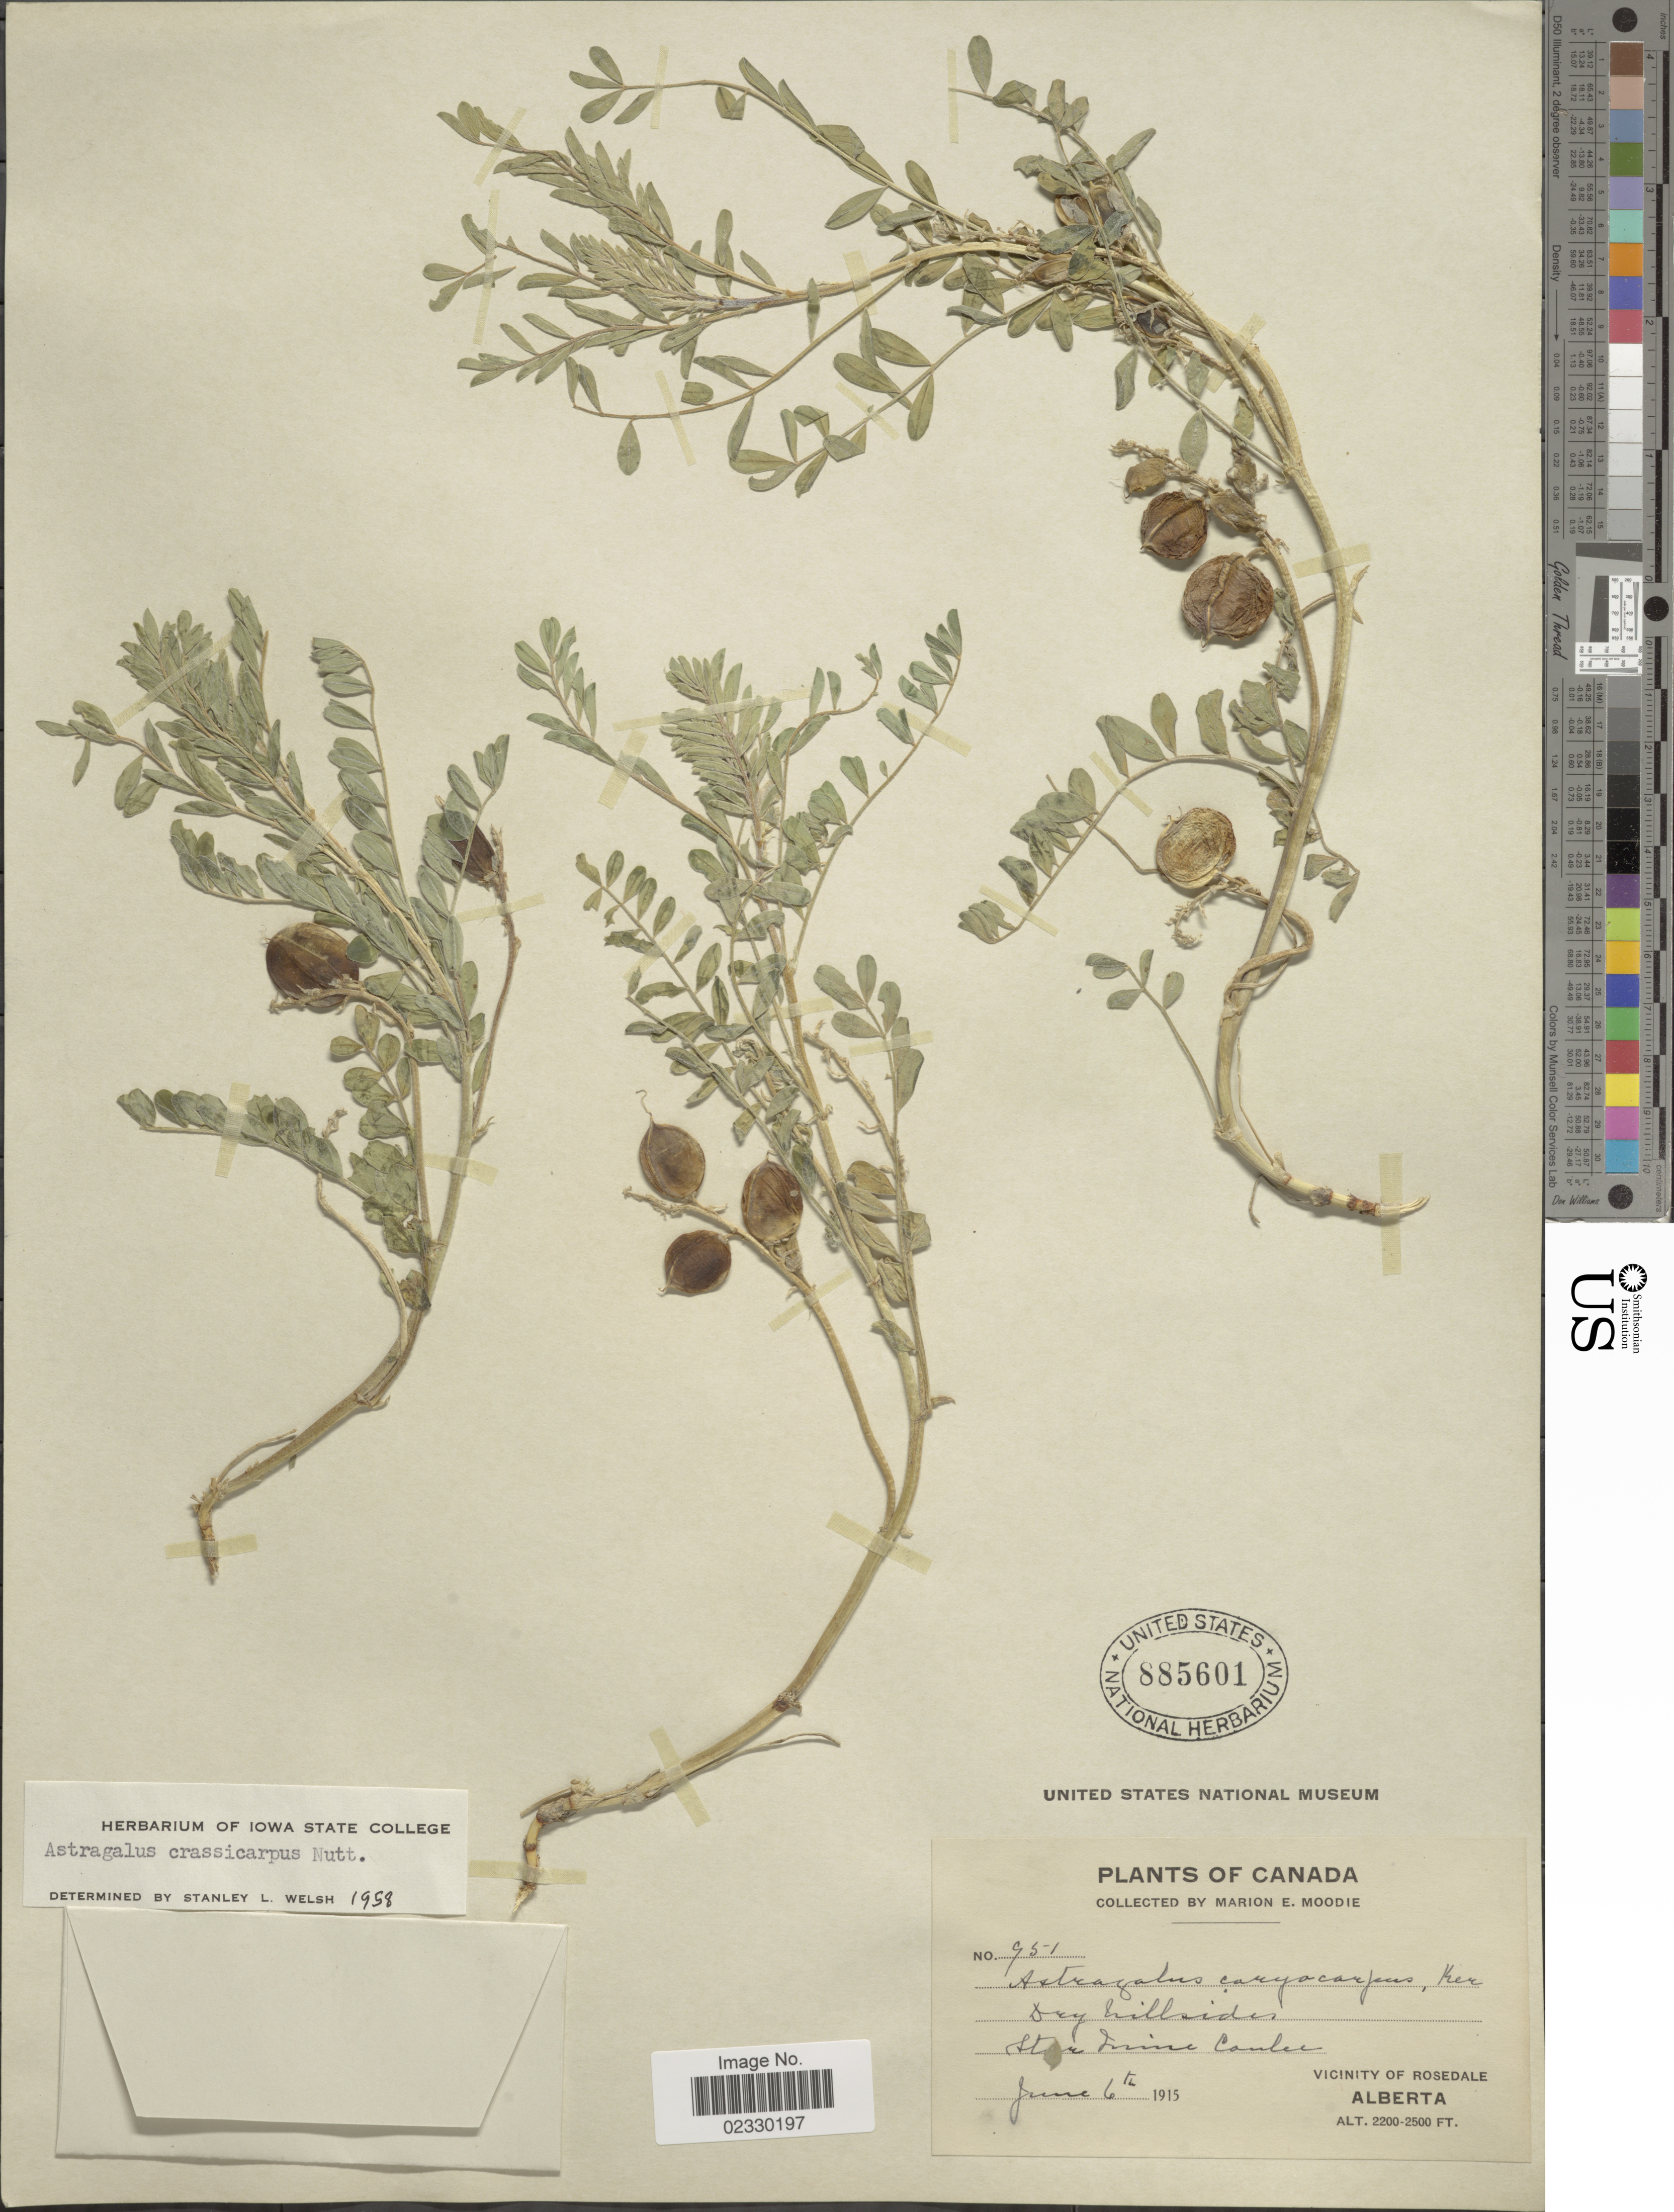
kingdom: Plantae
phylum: Tracheophyta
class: Magnoliopsida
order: Fabales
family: Fabaceae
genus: Astragalus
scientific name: Astragalus crassicarpus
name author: Nutt.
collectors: M. E. Moodie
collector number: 951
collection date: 1915-06-06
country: Canada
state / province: Alberta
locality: Dry hillsides, Star Mine Coulee, Vicinity of Rosedale.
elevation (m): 671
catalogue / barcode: US 885601